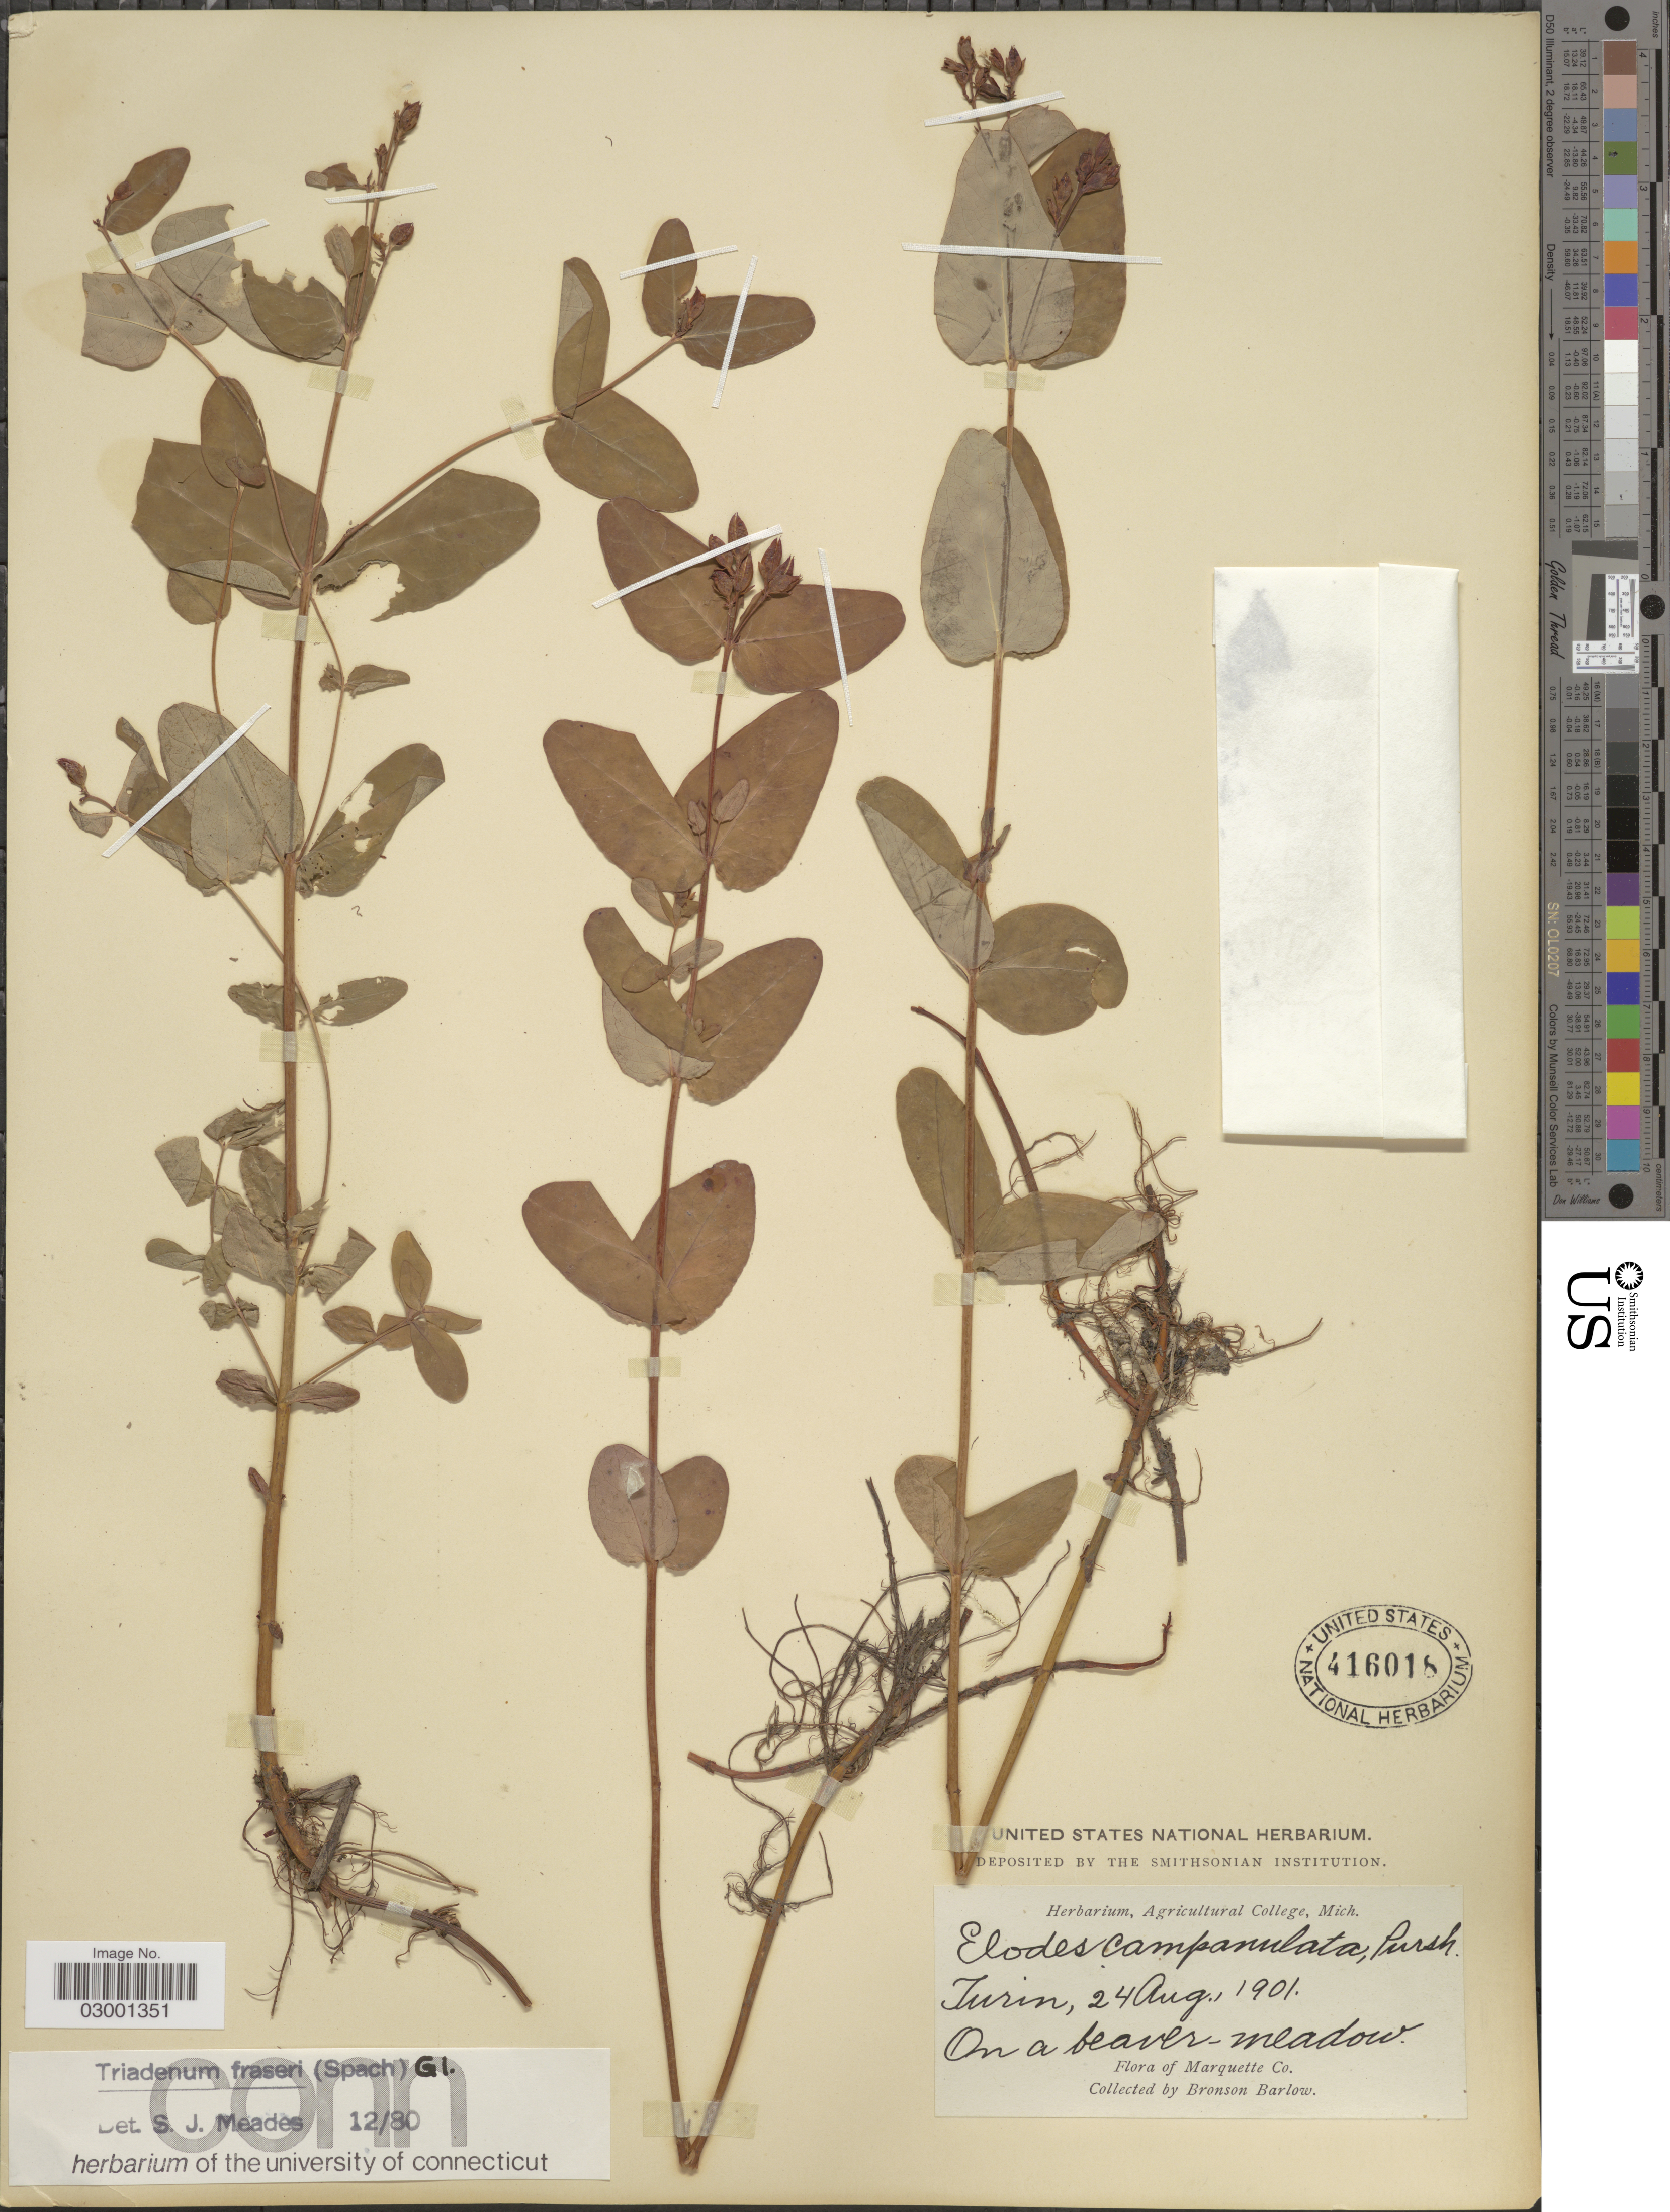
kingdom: Plantae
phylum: Tracheophyta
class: Magnoliopsida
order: Malpighiales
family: Hypericaceae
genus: Hypericum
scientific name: Hypericum fraseri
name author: Steud.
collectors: Barlow, B.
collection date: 1901-08-24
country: United States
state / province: Michigan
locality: Turin. On a beaver-meadow. Marquette Co.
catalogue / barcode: US 416018